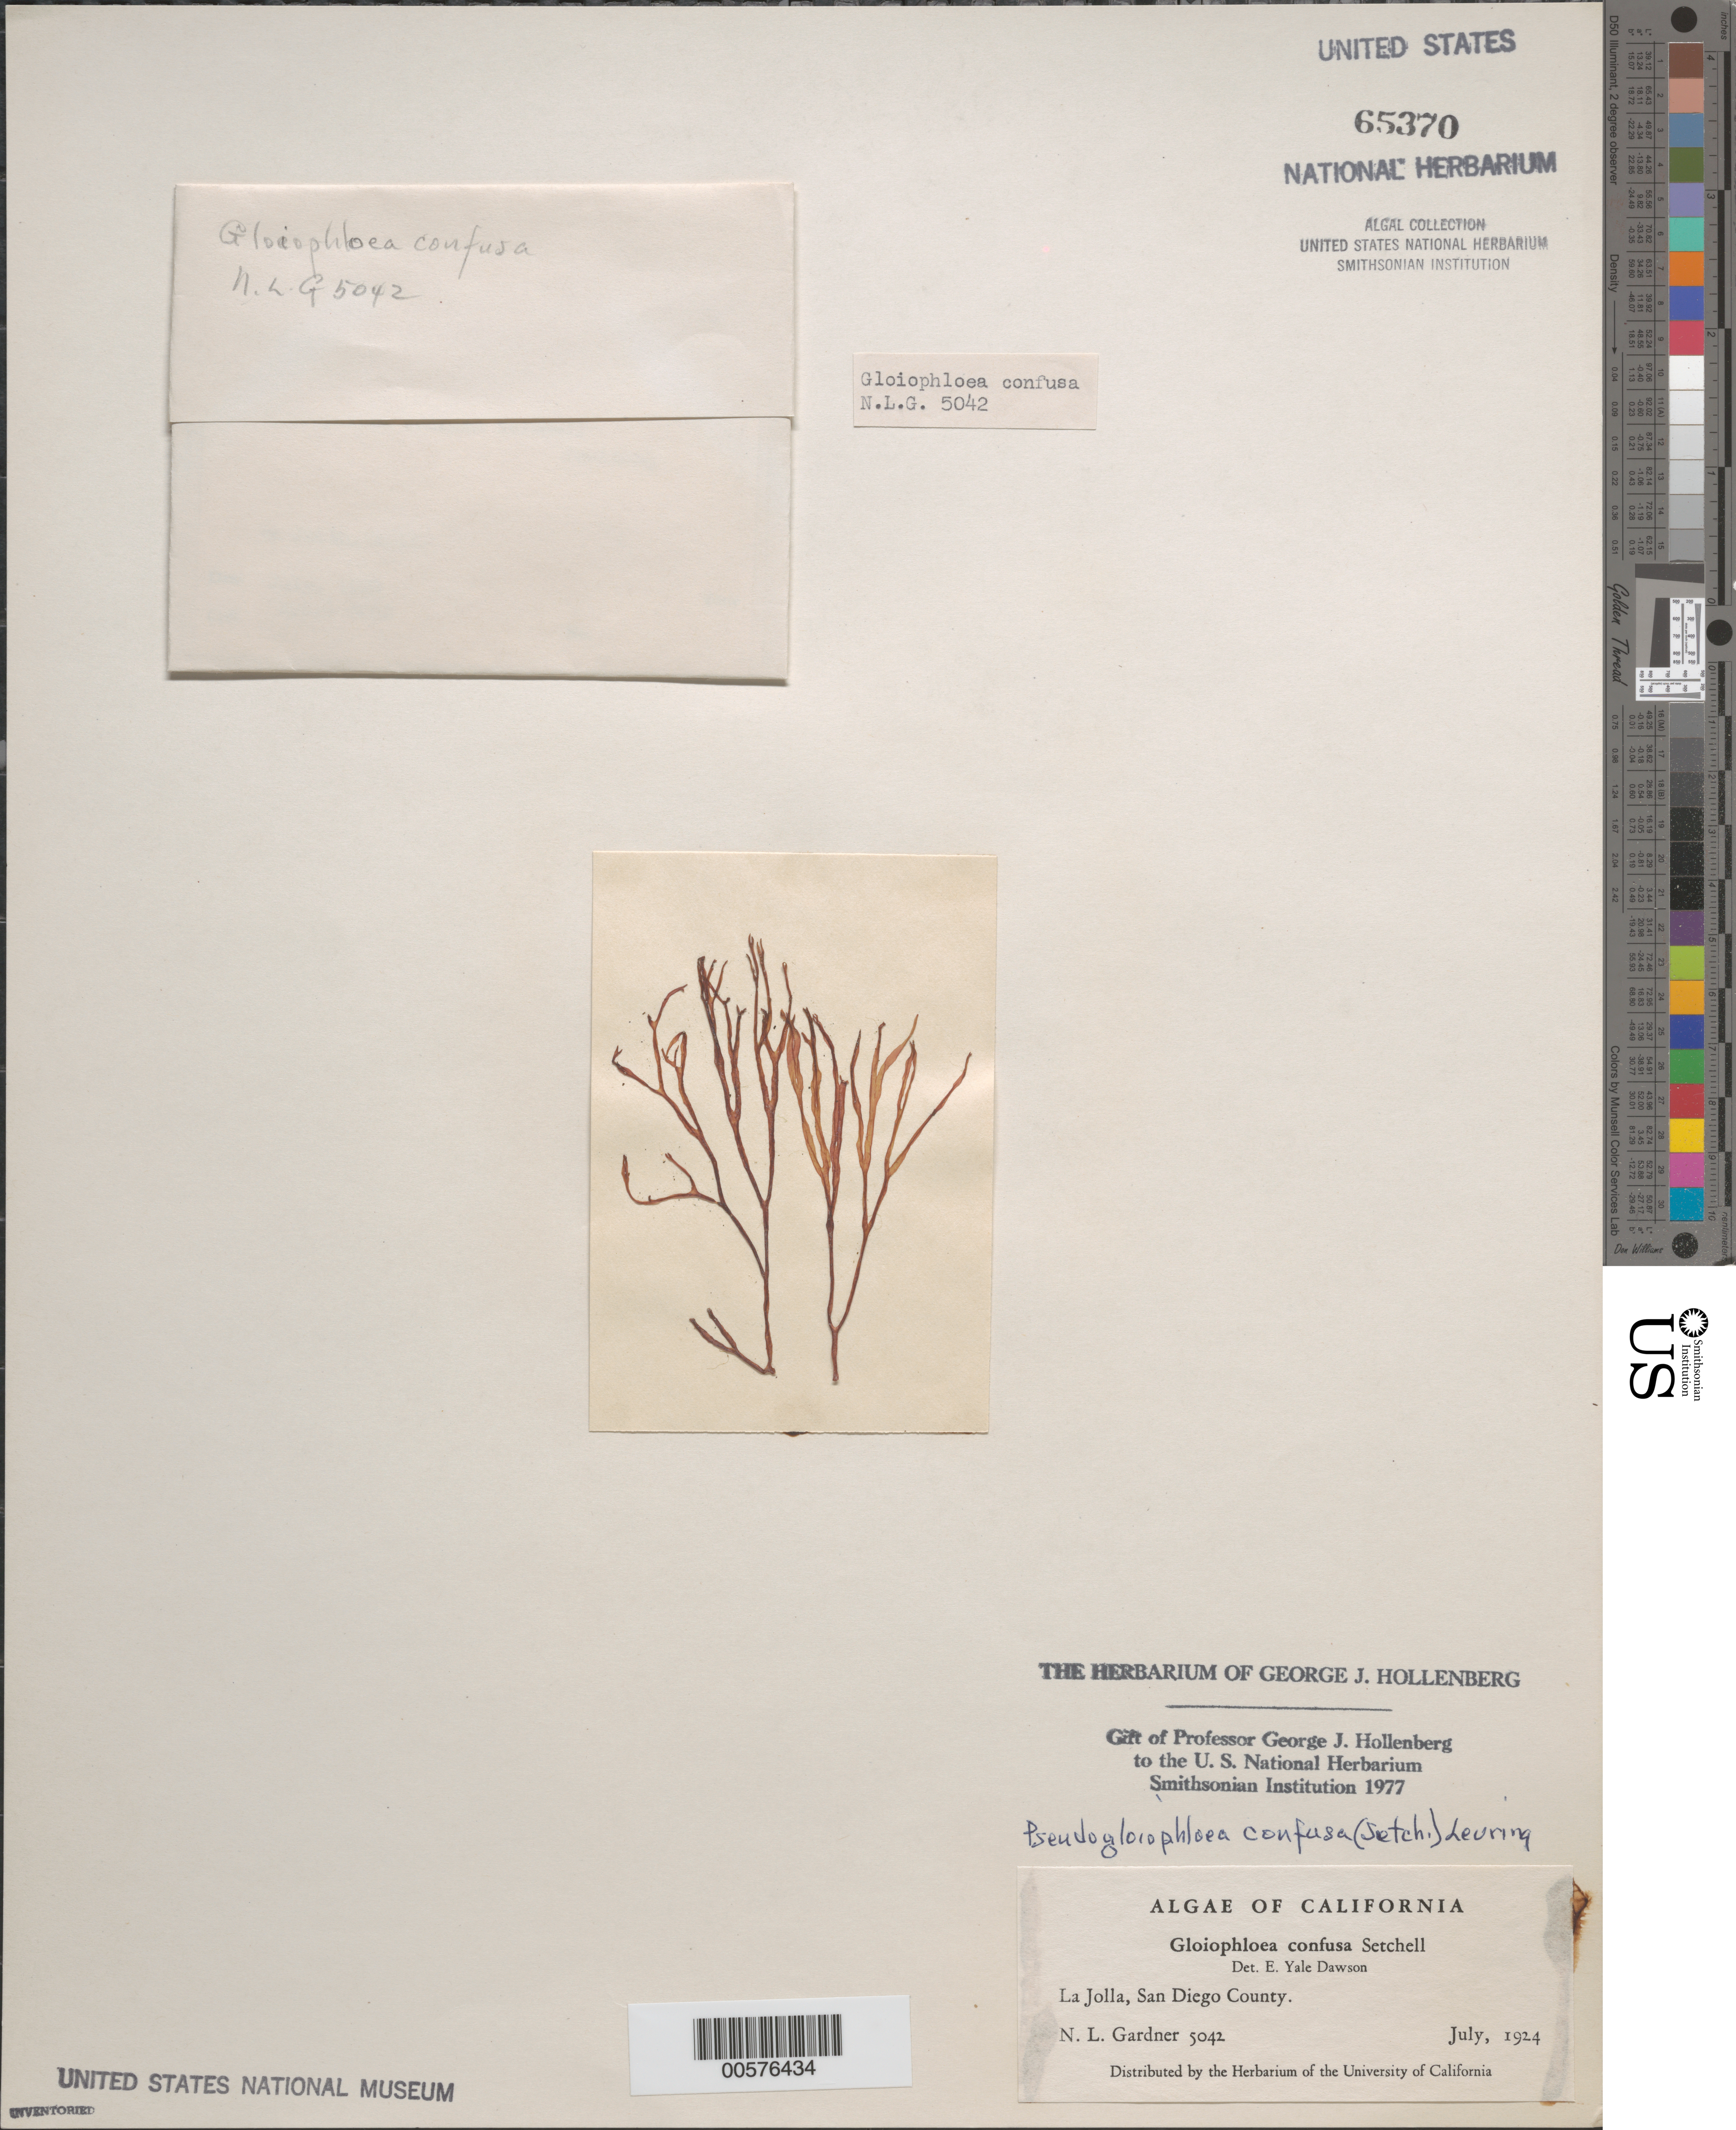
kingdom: Plantae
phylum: Rhodophyta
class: Florideophyceae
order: Nemaliales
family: Scinaiaceae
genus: Scinaia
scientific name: Scinaia confusa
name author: (Setch.) Huisman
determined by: Algae name updating Project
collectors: N. Gardner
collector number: NLG 5042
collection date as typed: Jul 1924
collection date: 1924-07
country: United States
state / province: California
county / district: San Diego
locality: La Jolla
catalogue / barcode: US 65370